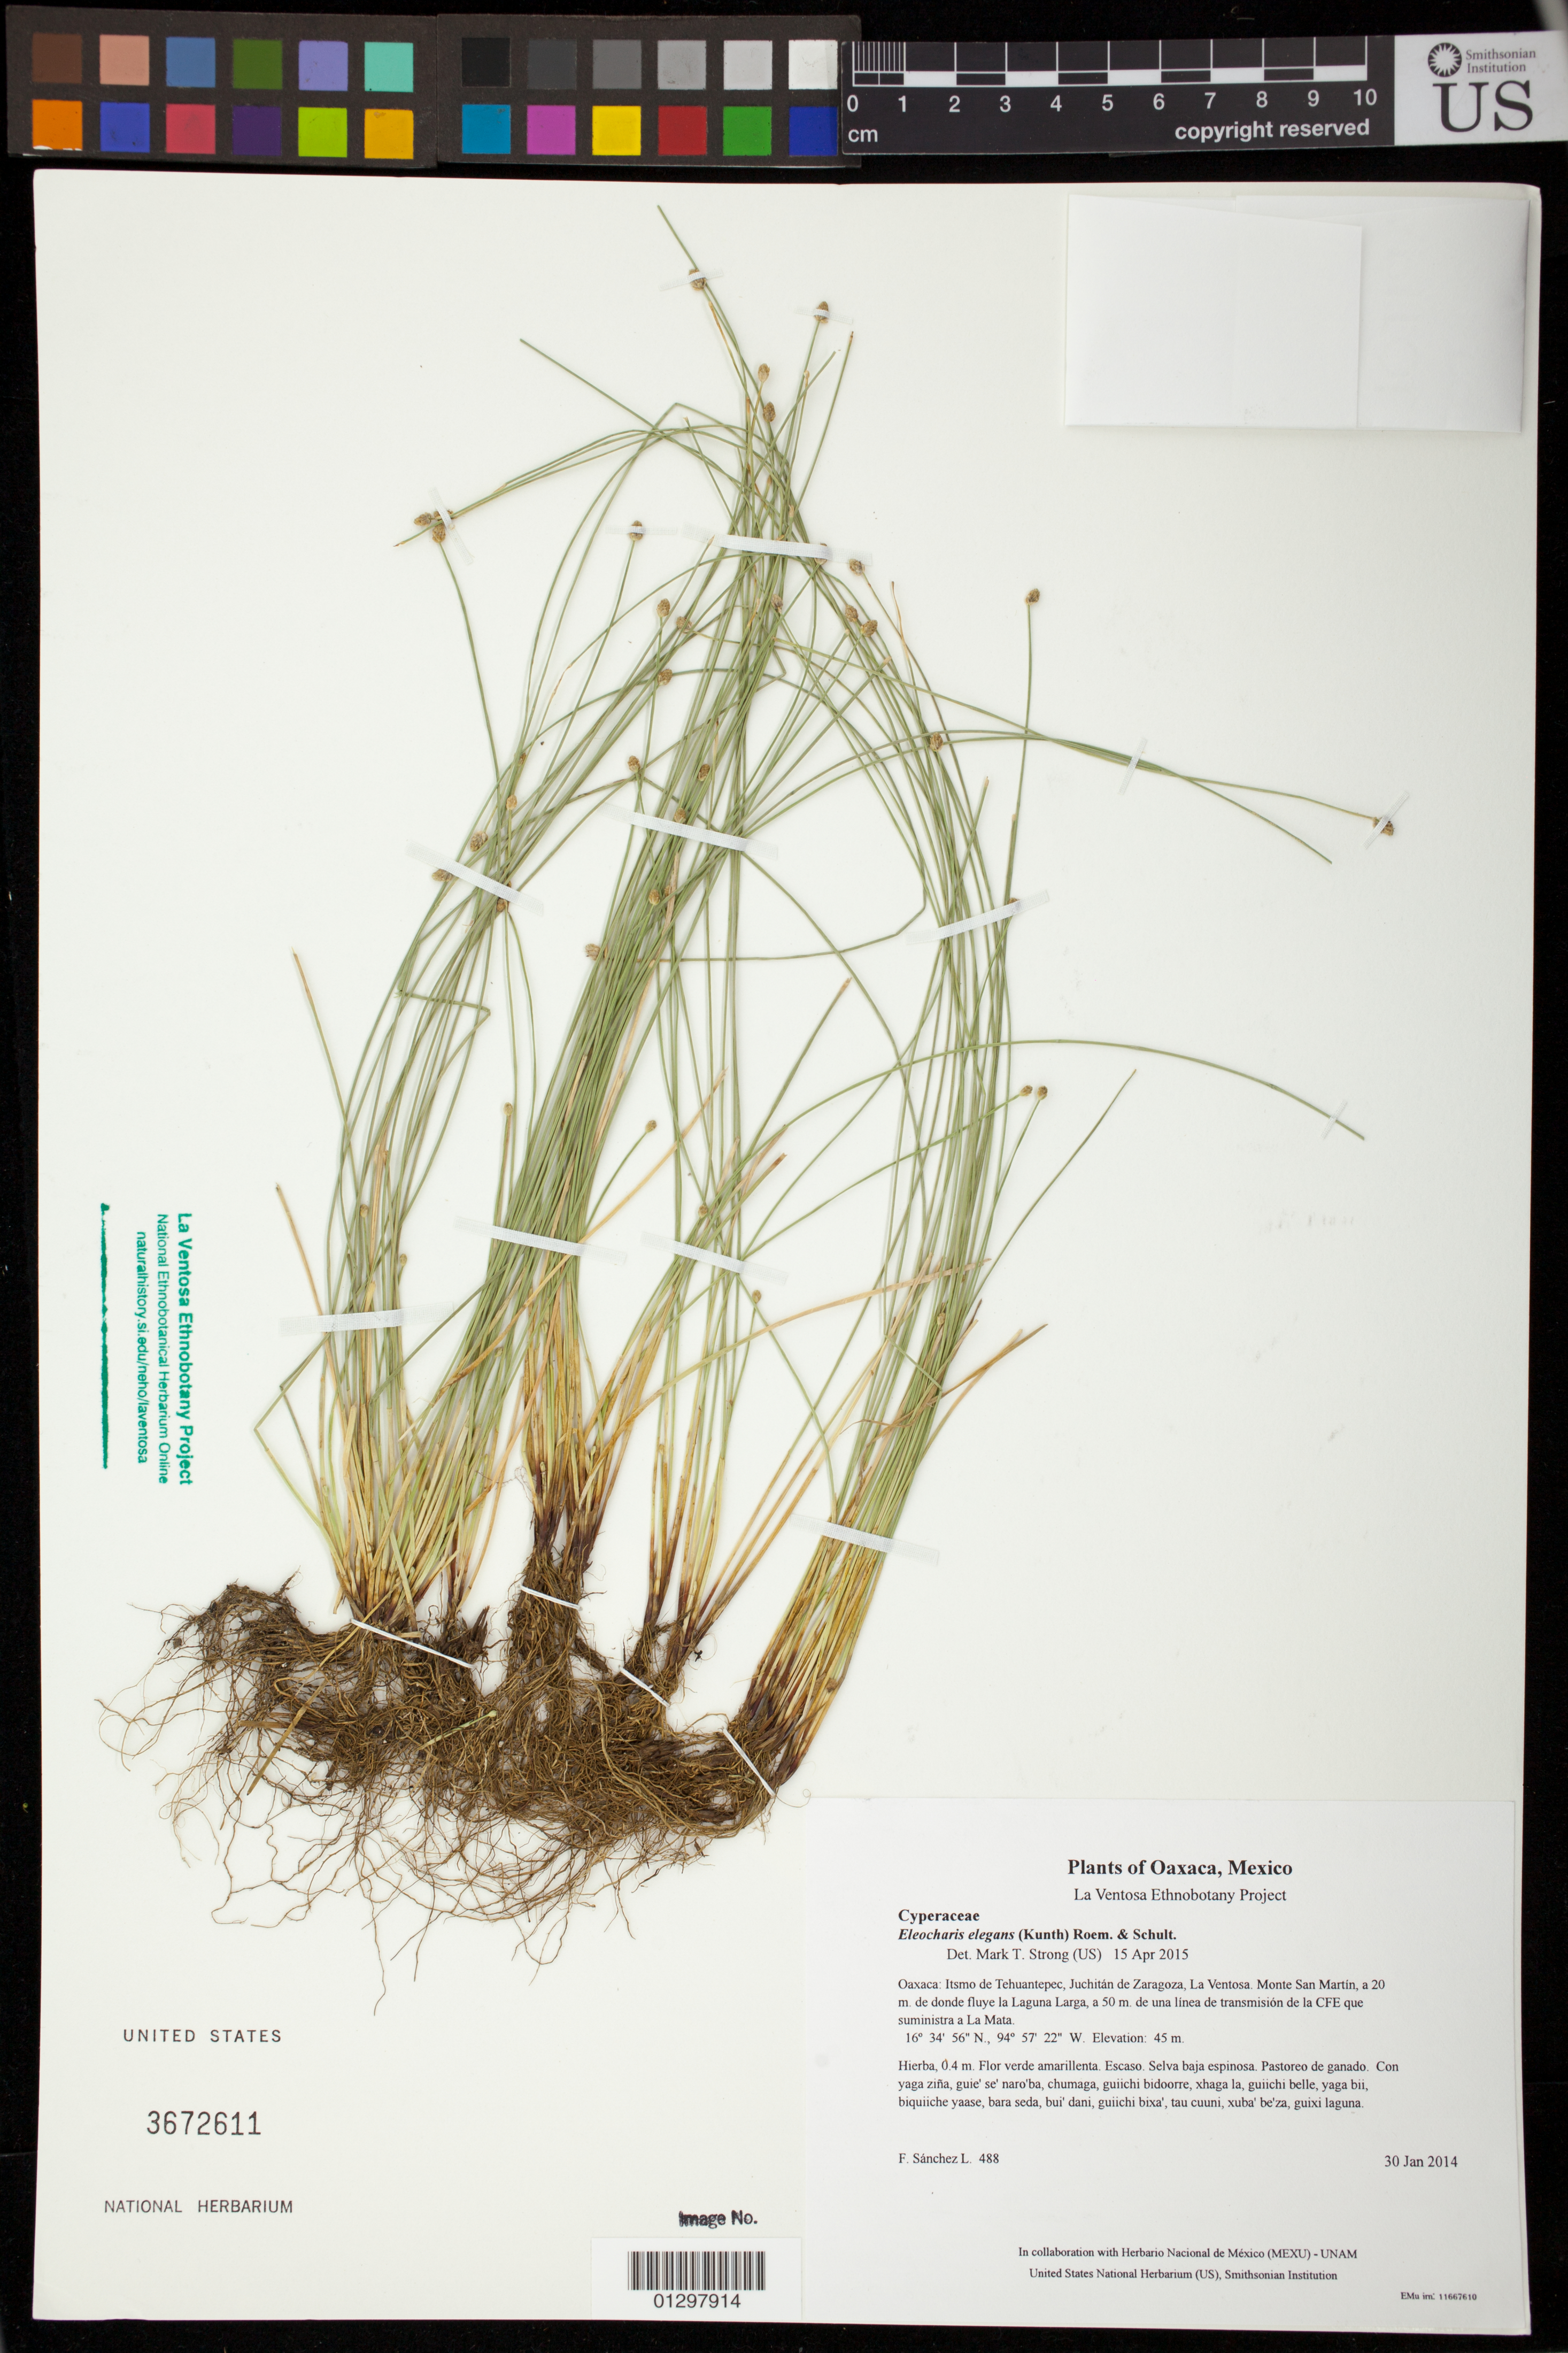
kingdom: Plantae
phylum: Tracheophyta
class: Liliopsida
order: Poales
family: Cyperaceae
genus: Eleocharis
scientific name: Eleocharis geniculata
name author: (L.) Roem. & Schult.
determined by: Matias H., Elia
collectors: F. Sánchez L.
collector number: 488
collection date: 2014-01-30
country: Mexico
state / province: Oaxaca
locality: Itsmo de Tehuantepec, Juchitán de Zaragoza, La Ventosa. Monte San Martín, a 20 m. de donde fluye la Laguna Larga, a 50 m. de una línea de transmisión de la CFE que suministra a La Mata.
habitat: Selva baja espinosa. Pastoreo de ganado.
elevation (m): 45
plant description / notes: JEBOT, MEXU, SERO, US; Guixi laguna. 0.4 m. Guie' naga' naguchi ga. Huaxie'.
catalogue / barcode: US 3672611